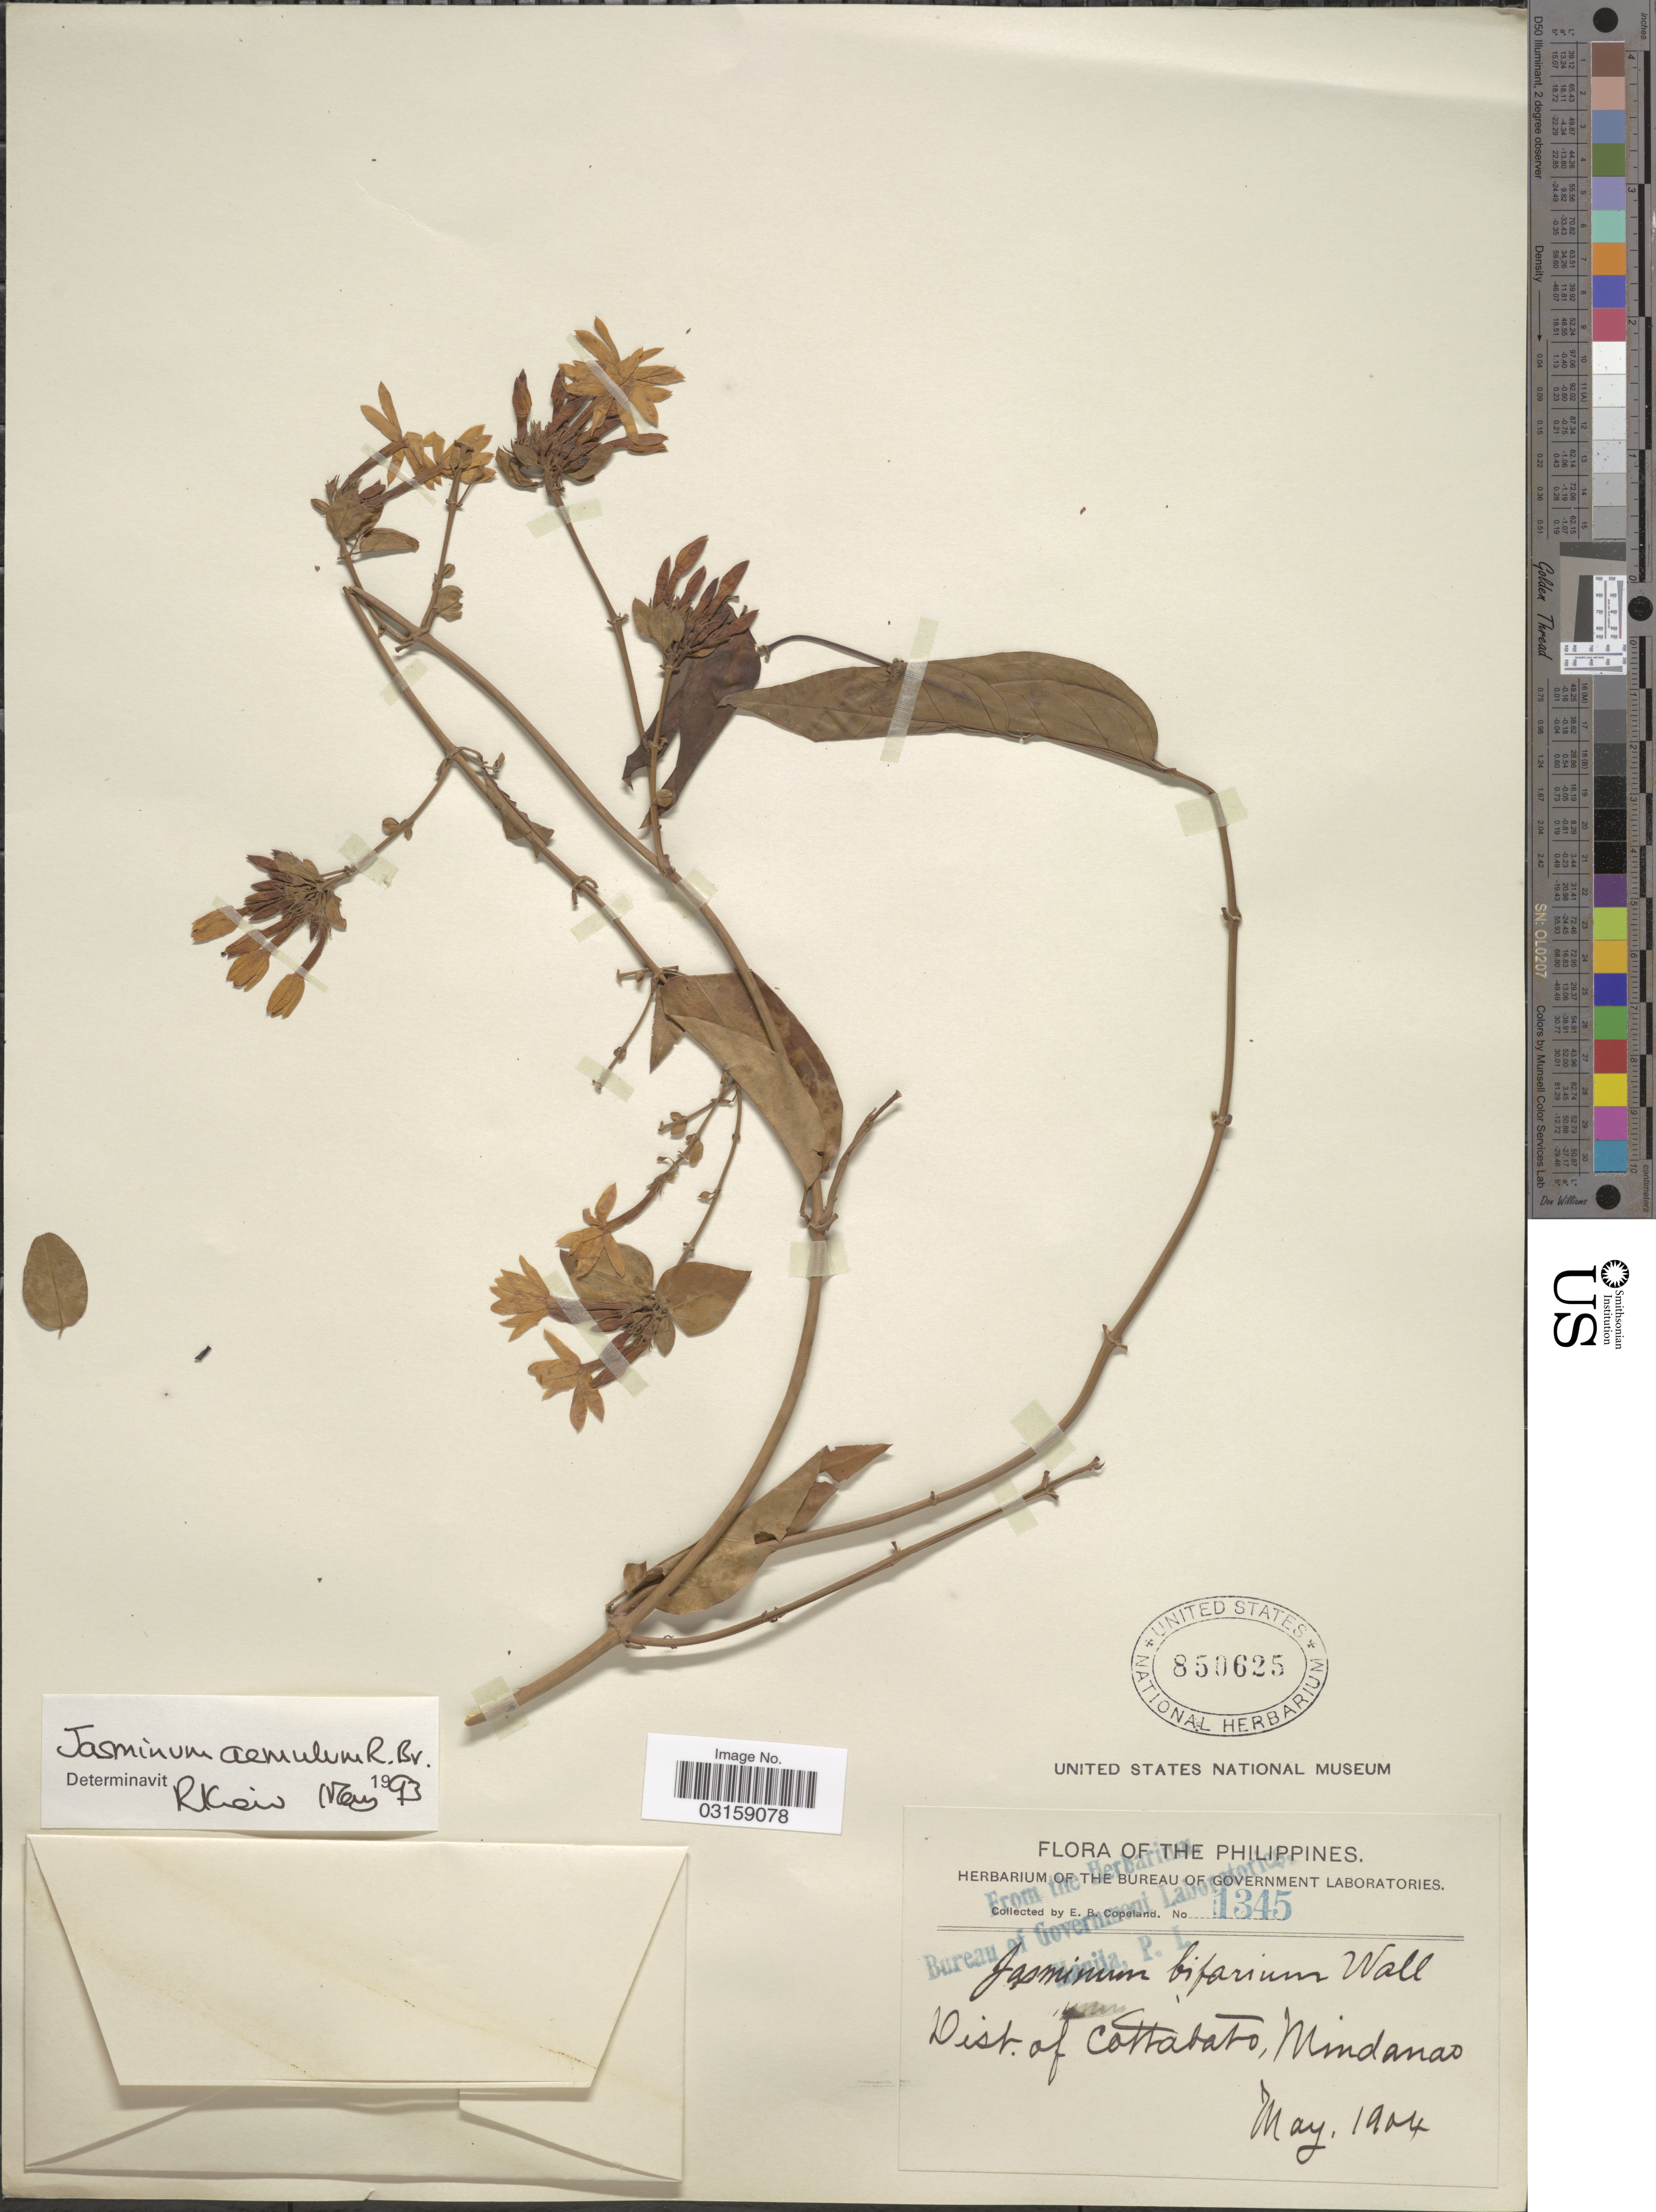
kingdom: Plantae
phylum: Tracheophyta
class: Magnoliopsida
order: Lamiales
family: Oleaceae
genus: Jasminum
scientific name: Jasminum elongatum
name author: (P.J. Bergius) Willd.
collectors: E. B. Copeland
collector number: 1345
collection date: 1904-05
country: Philippines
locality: Dist. of Cottabato, Mindanao.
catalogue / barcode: US 850625